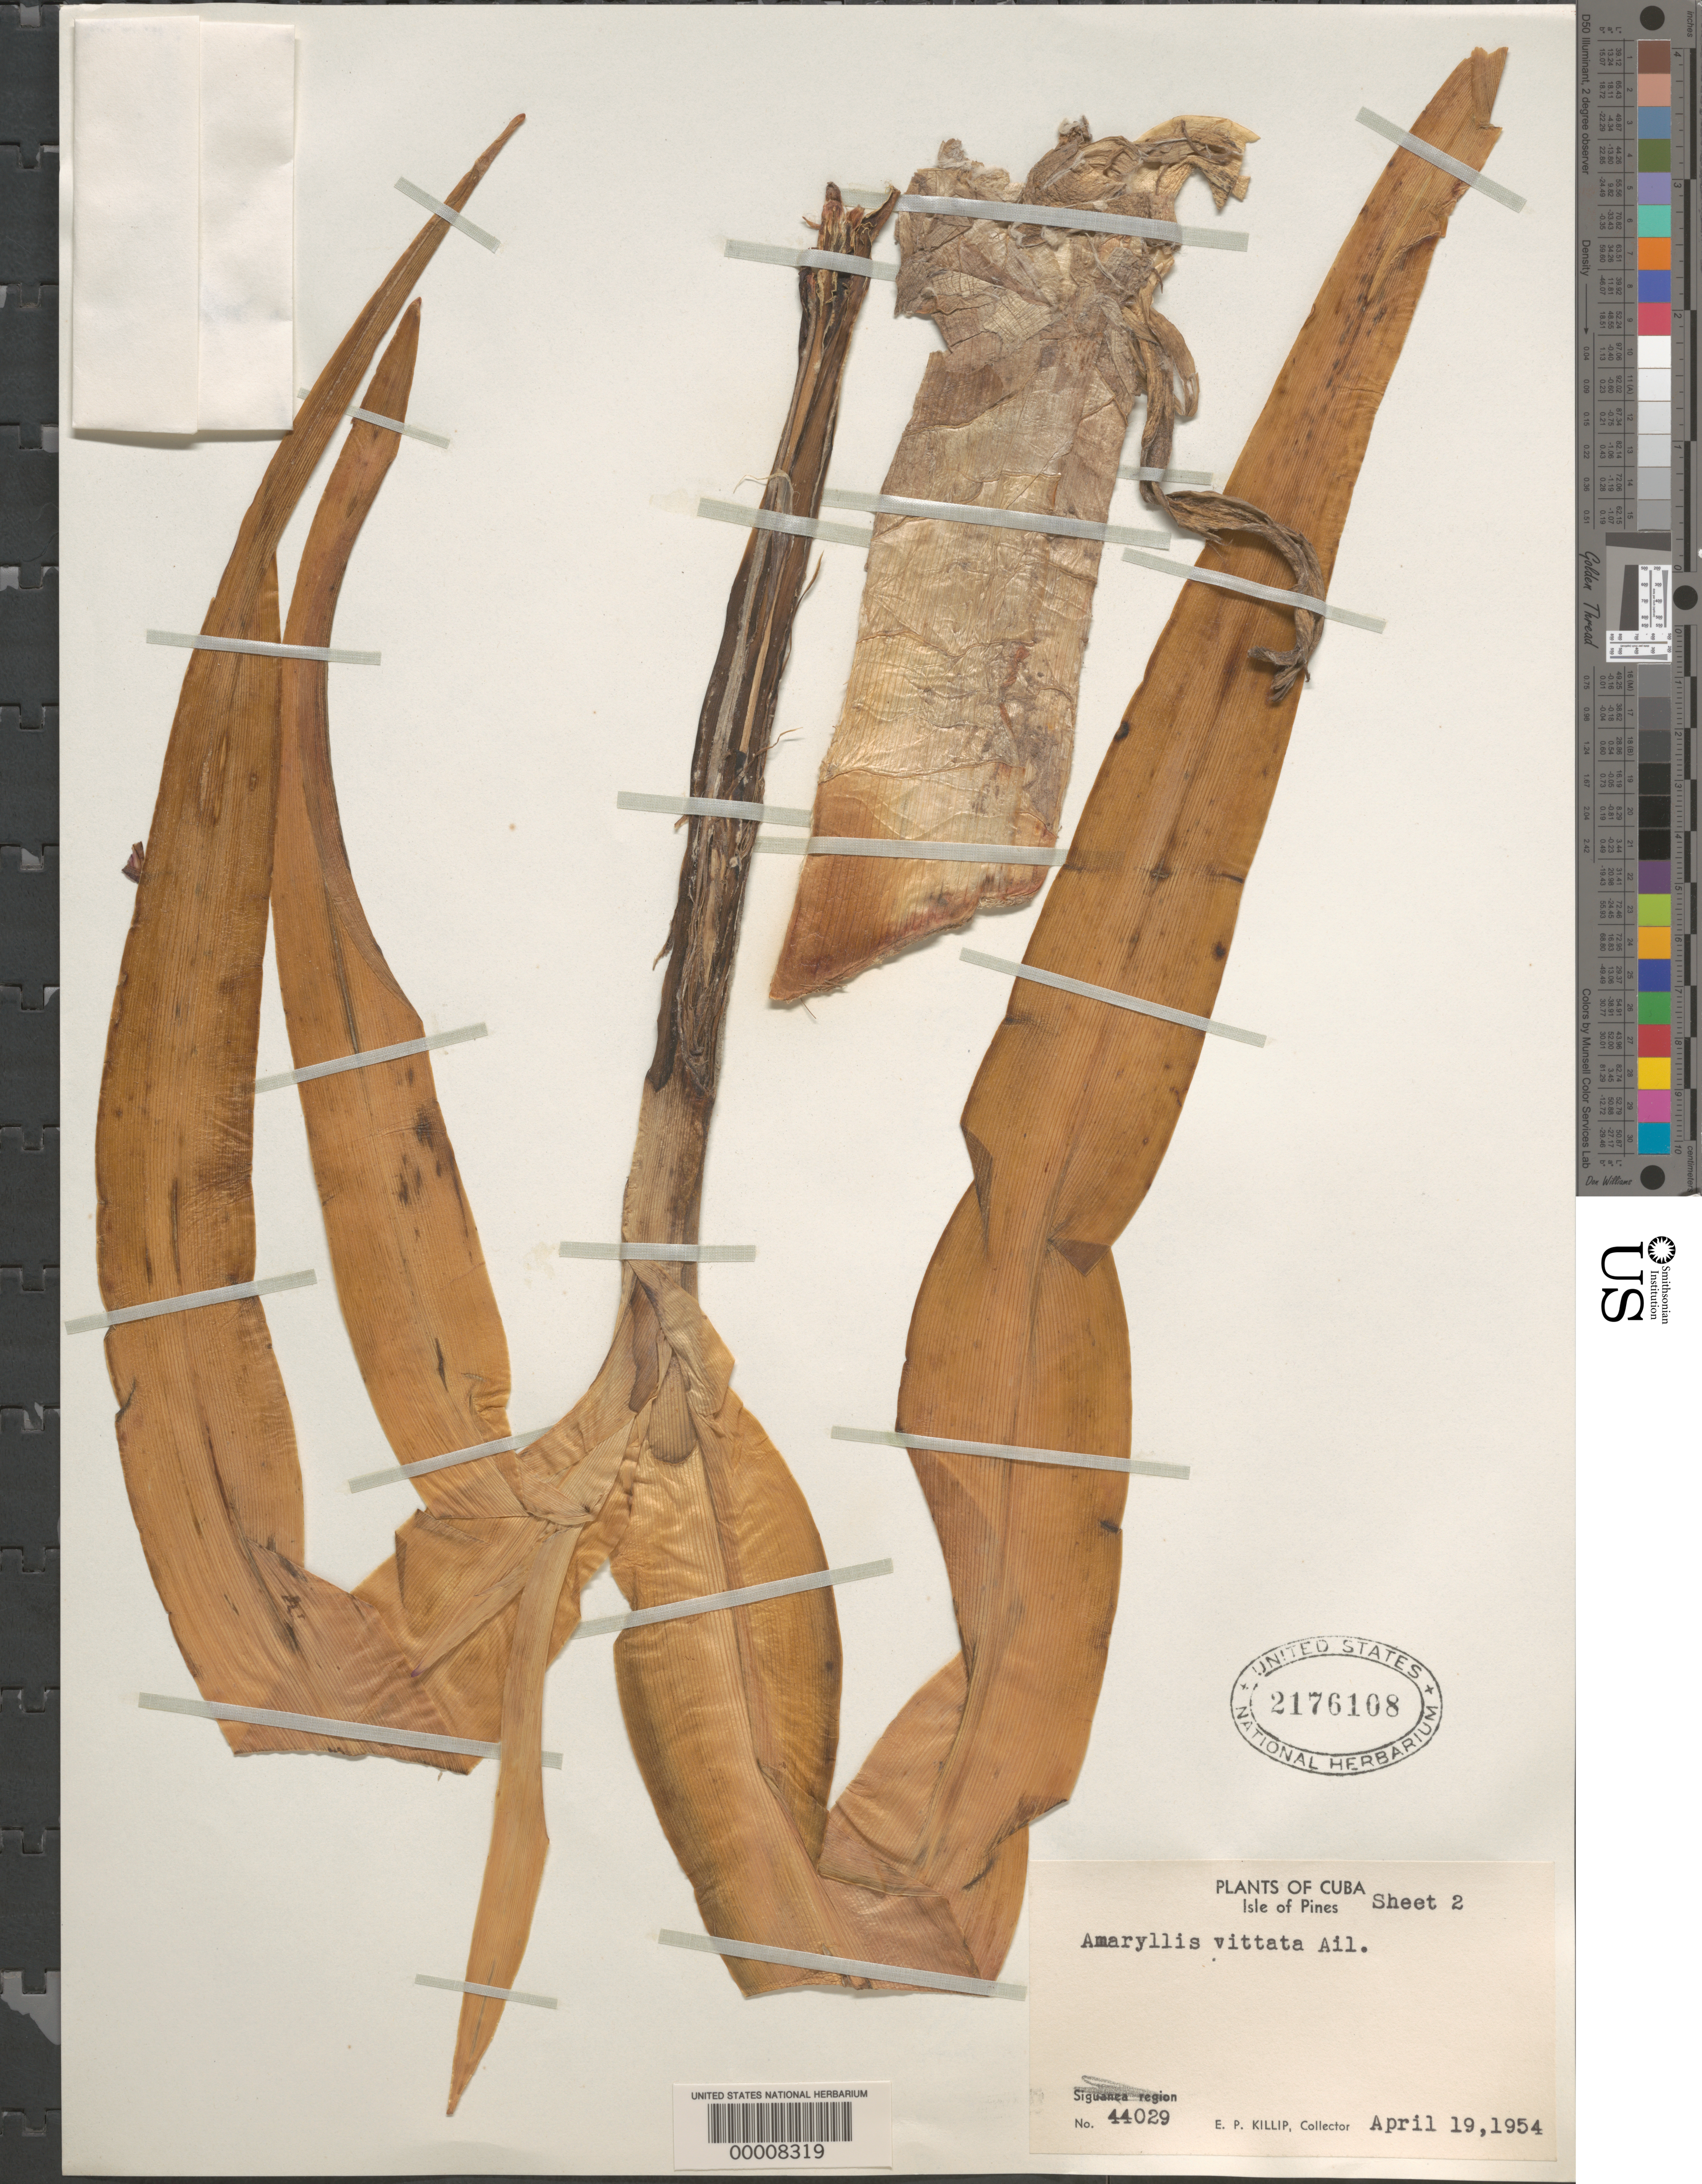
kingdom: Plantae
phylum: Tracheophyta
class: Liliopsida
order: Asparagales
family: Amaryllidaceae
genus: Amaryllis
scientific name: Amaryllis vittata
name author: L'Hér.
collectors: E. P. Killip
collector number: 44029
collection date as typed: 19 Apr 1954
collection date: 1954-04-19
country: Cuba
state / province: La Habana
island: Greater Antilles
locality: About 3 km. S of Santa Barbara, along road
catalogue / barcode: US 2176108